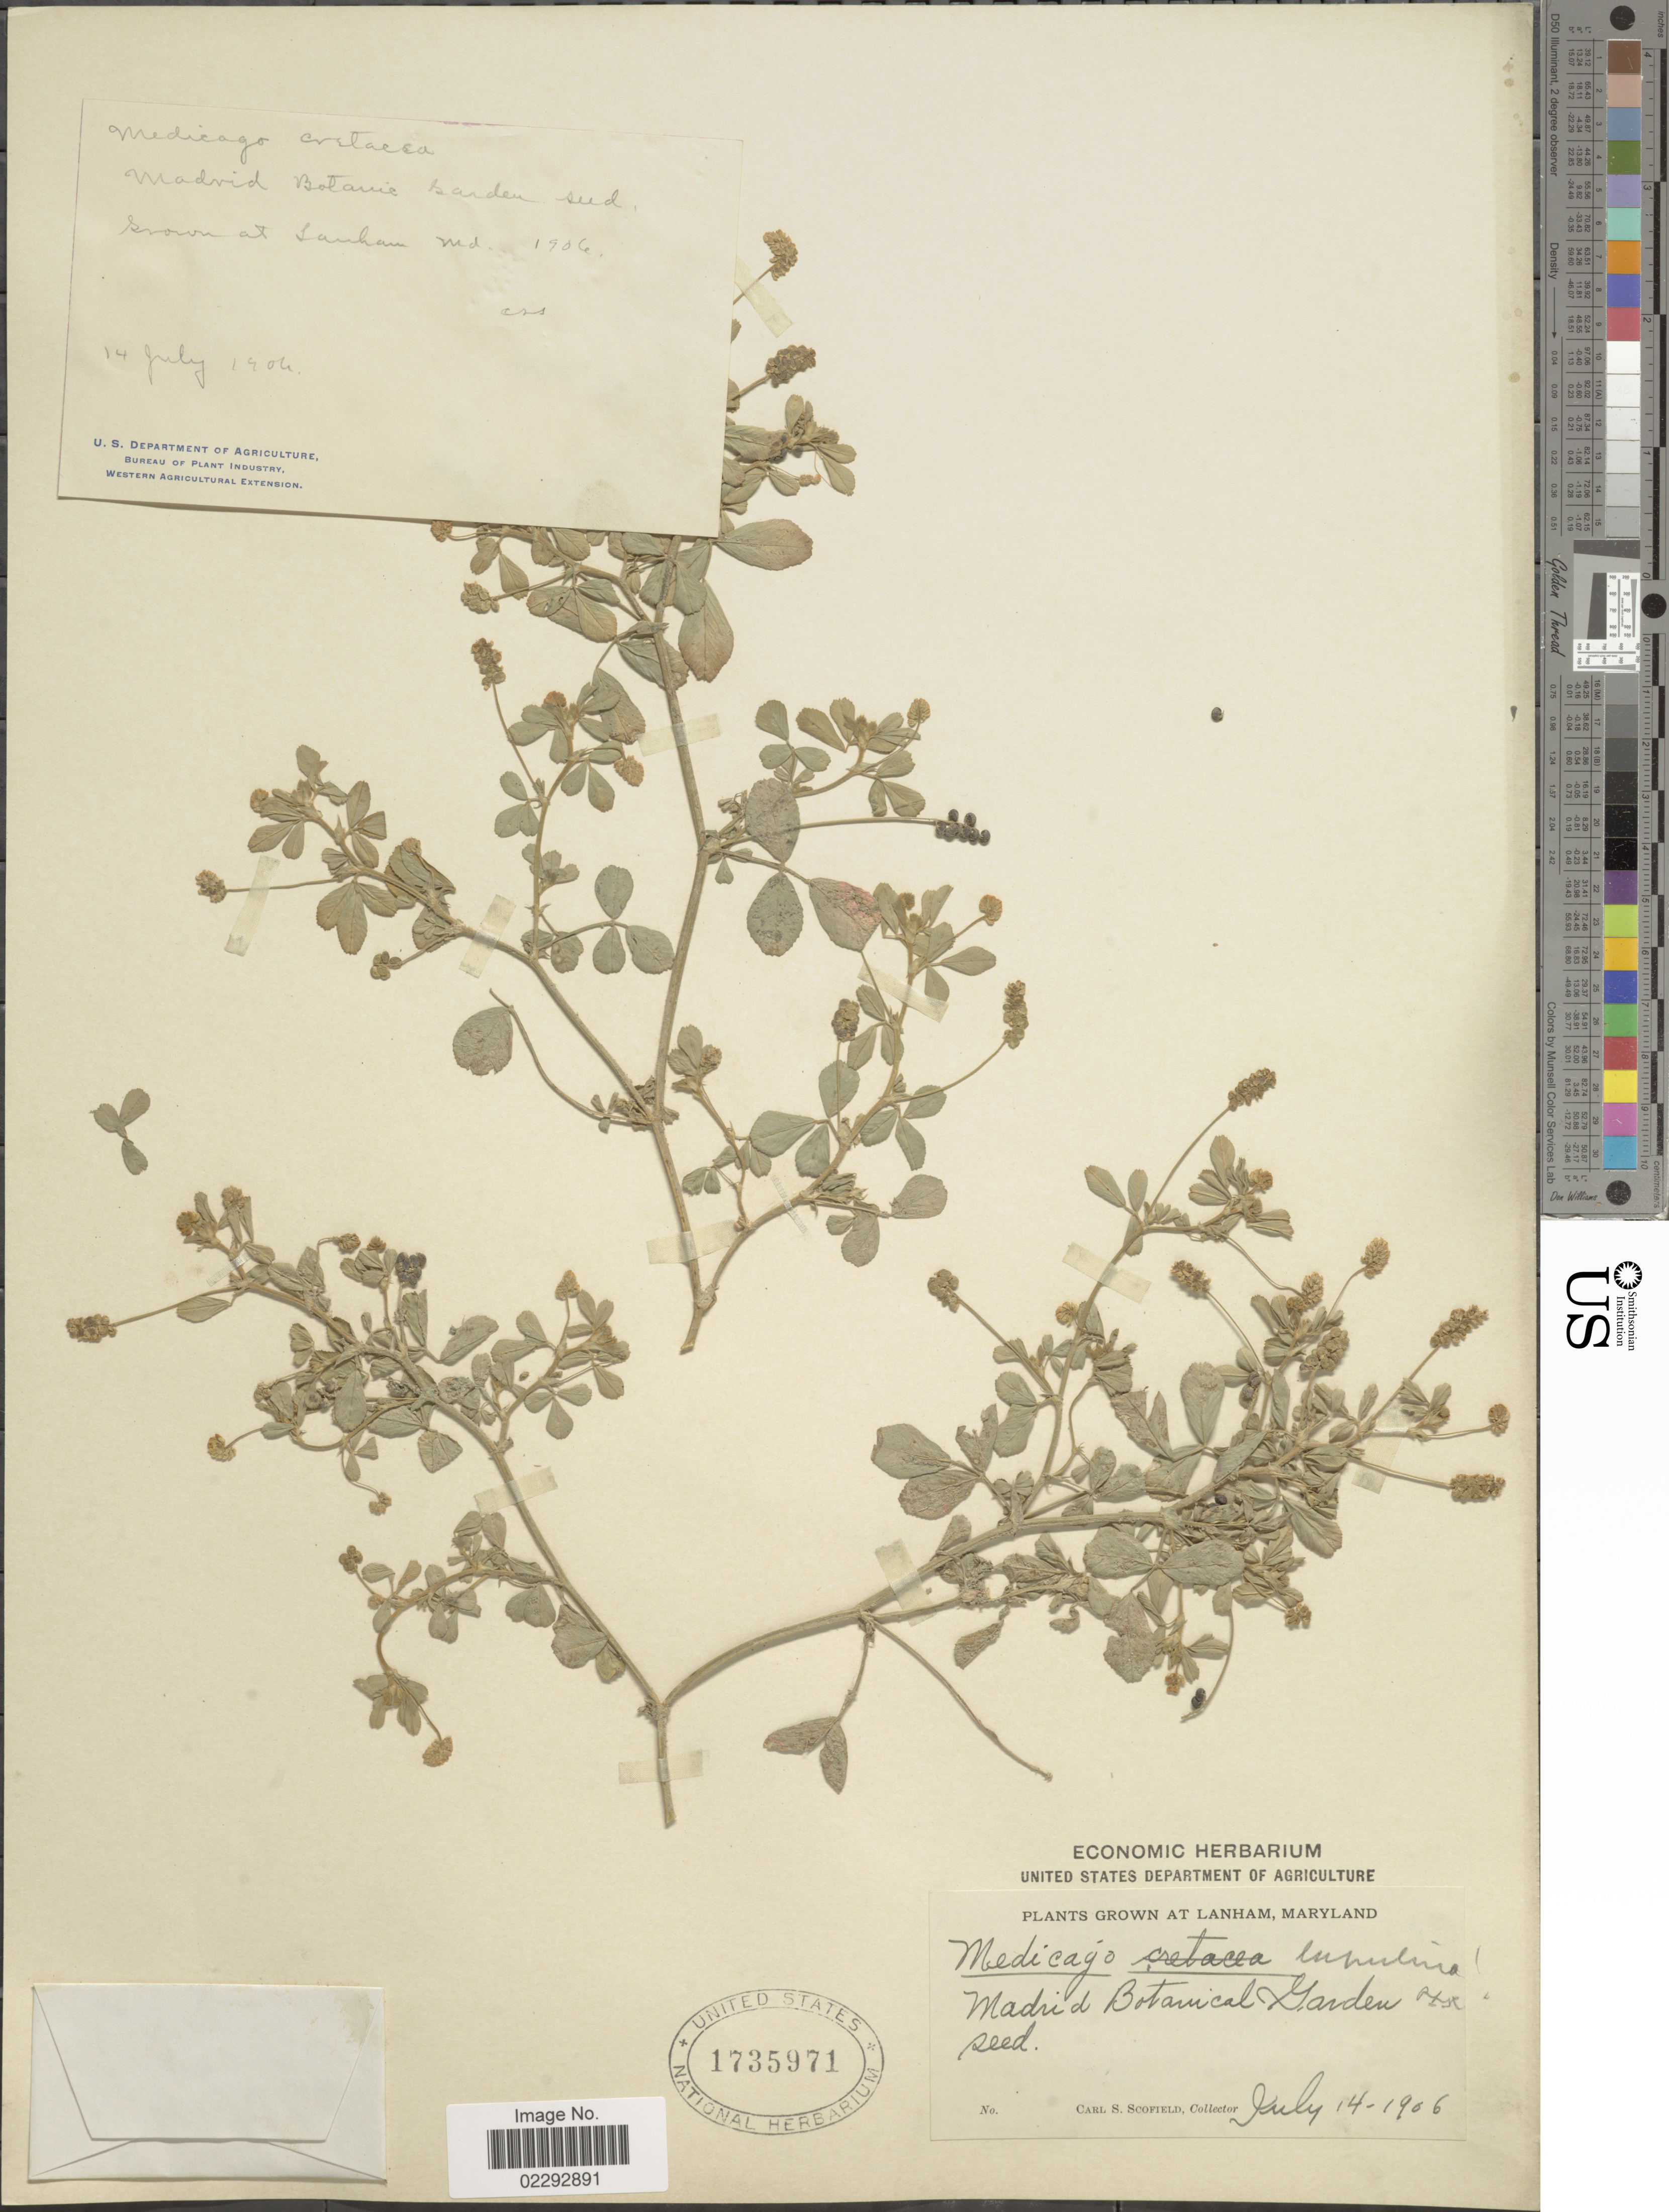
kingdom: Plantae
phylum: Tracheophyta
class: Magnoliopsida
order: Fabales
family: Fabaceae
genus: Medicago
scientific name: Medicago lupulina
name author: L.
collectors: C. Scofield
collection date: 1906-07-14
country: United States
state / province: Maryland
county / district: Prince George's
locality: At Lanham, Maryland.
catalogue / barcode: US 1735971